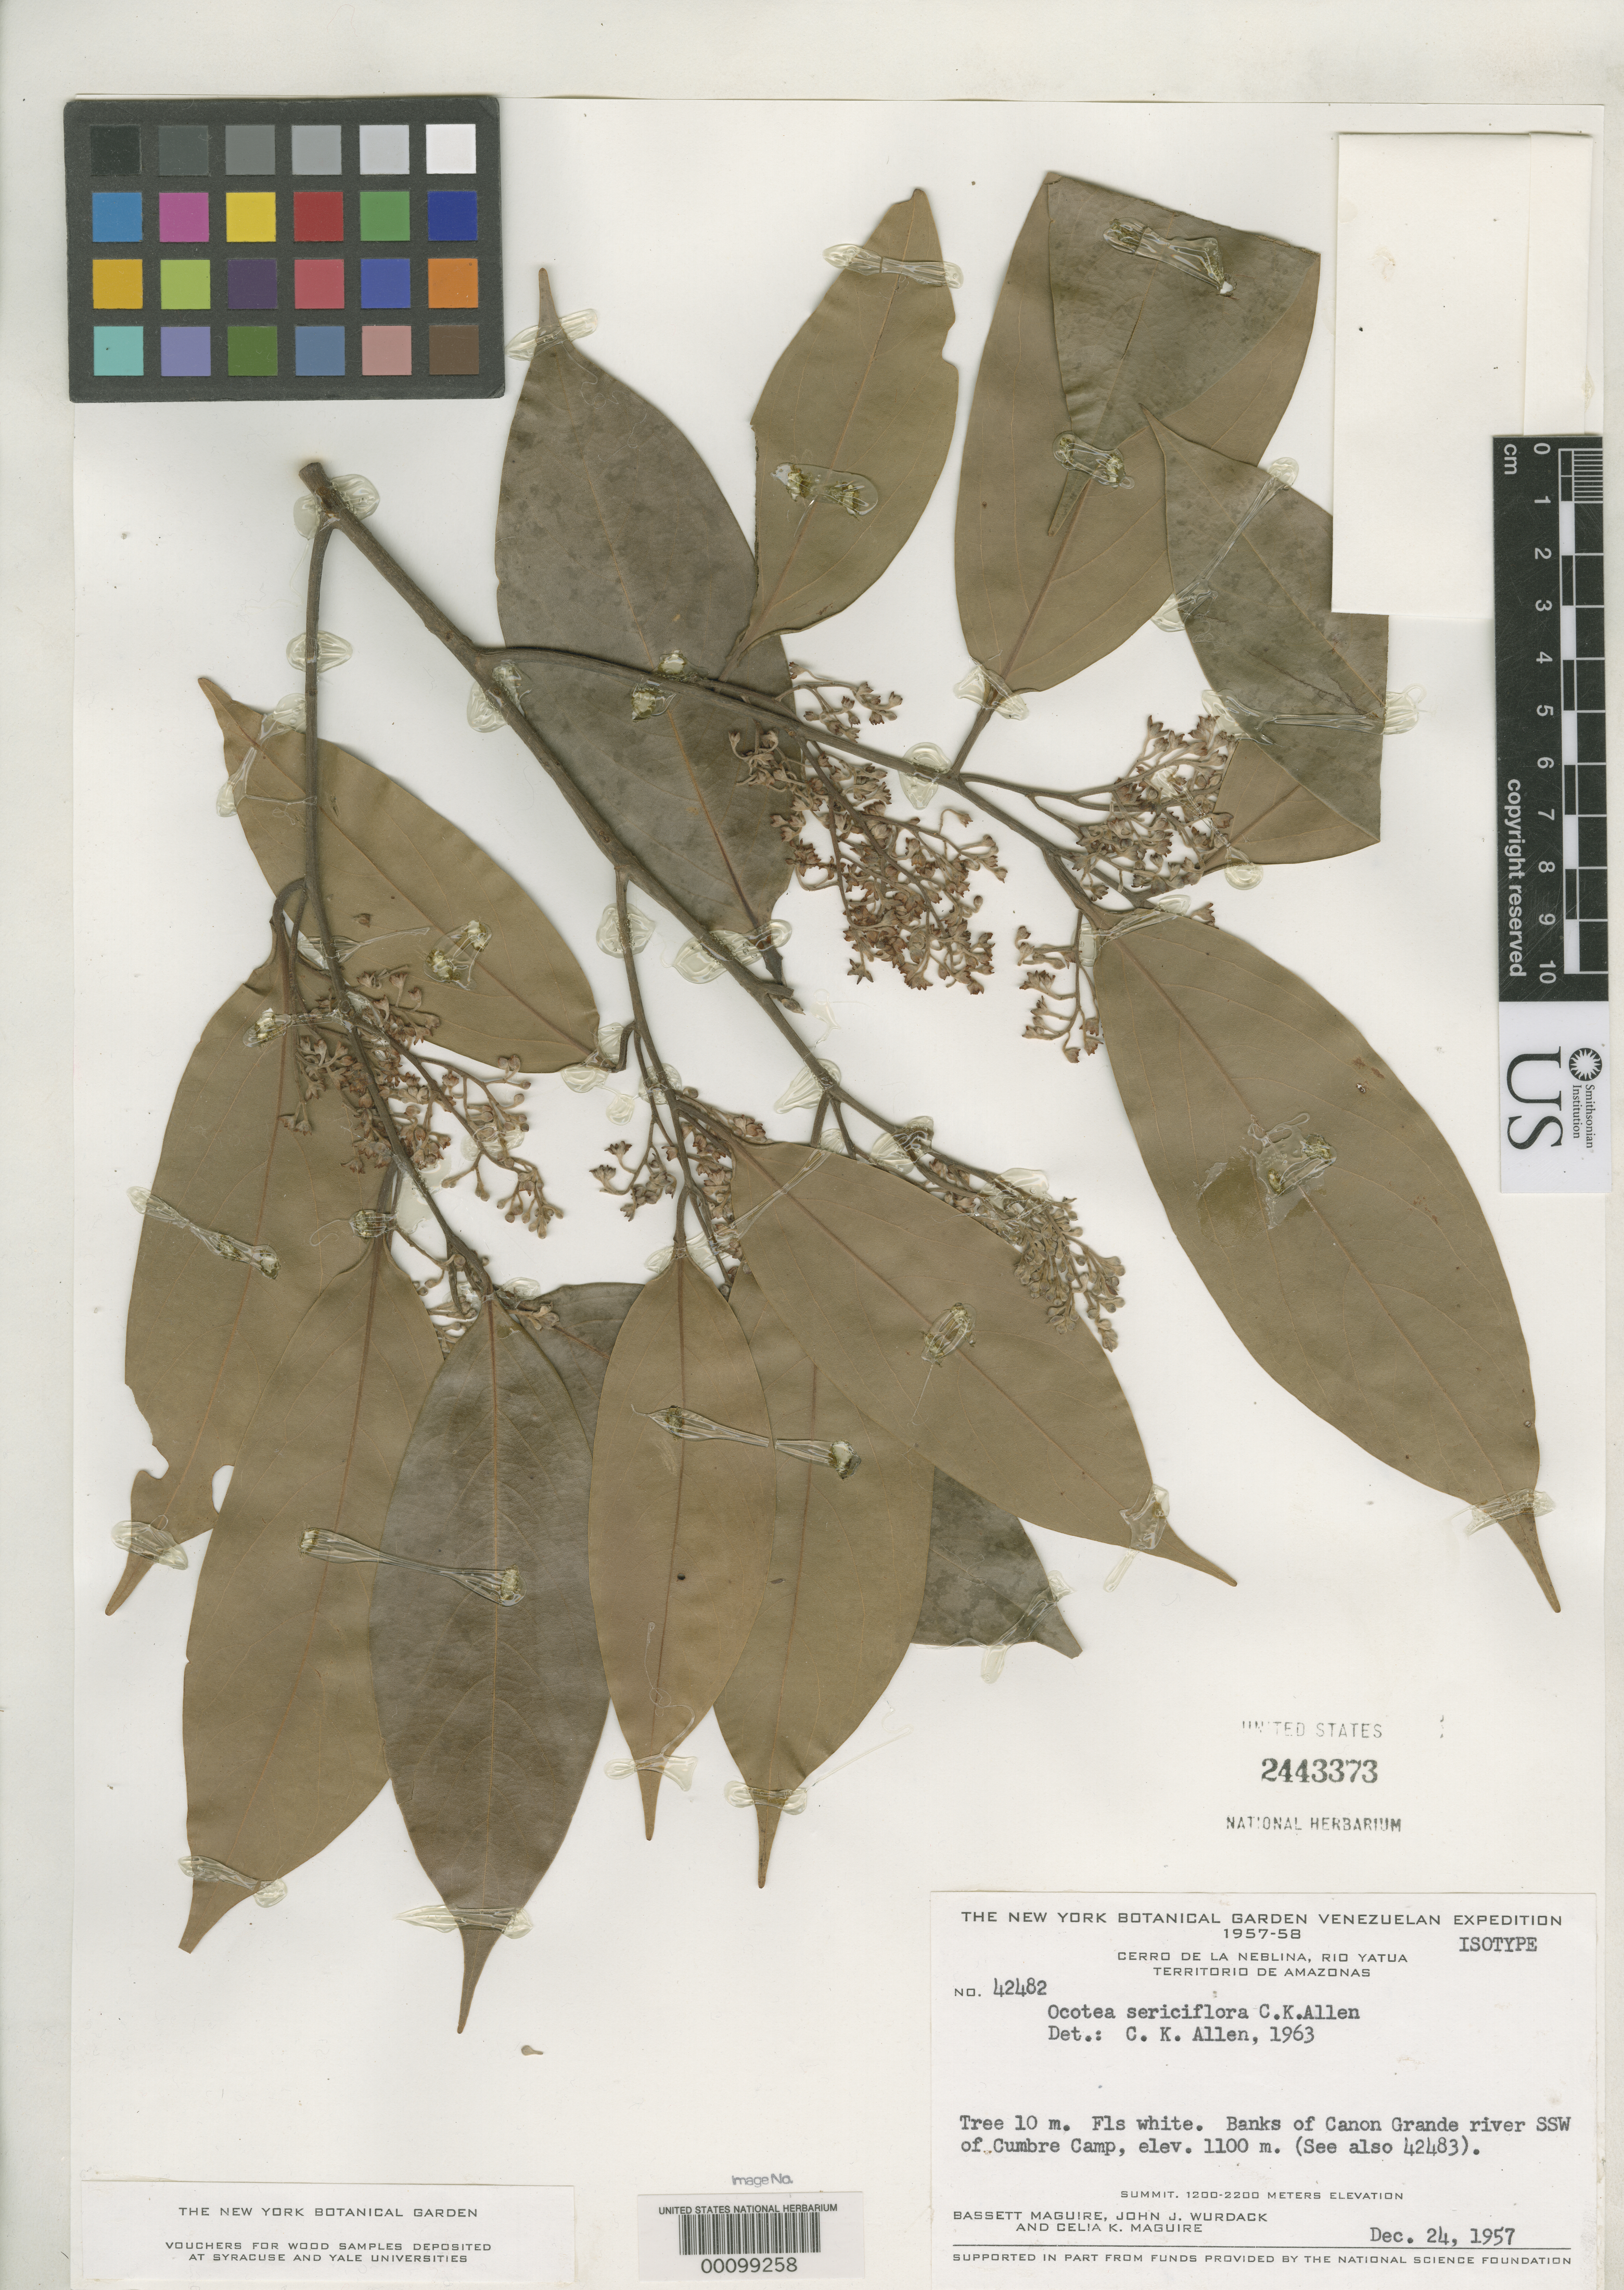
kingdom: Plantae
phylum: Tracheophyta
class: Magnoliopsida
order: Laurales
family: Lauraceae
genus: Ocotea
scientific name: Ocotea sericiflora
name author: C.K. Allen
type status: Isotype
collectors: B. Maguire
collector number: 42482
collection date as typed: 24 Dec 1947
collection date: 1947-12-24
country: Venezuela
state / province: Amazonas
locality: Cerro de La Neblina.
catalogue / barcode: US 2443373